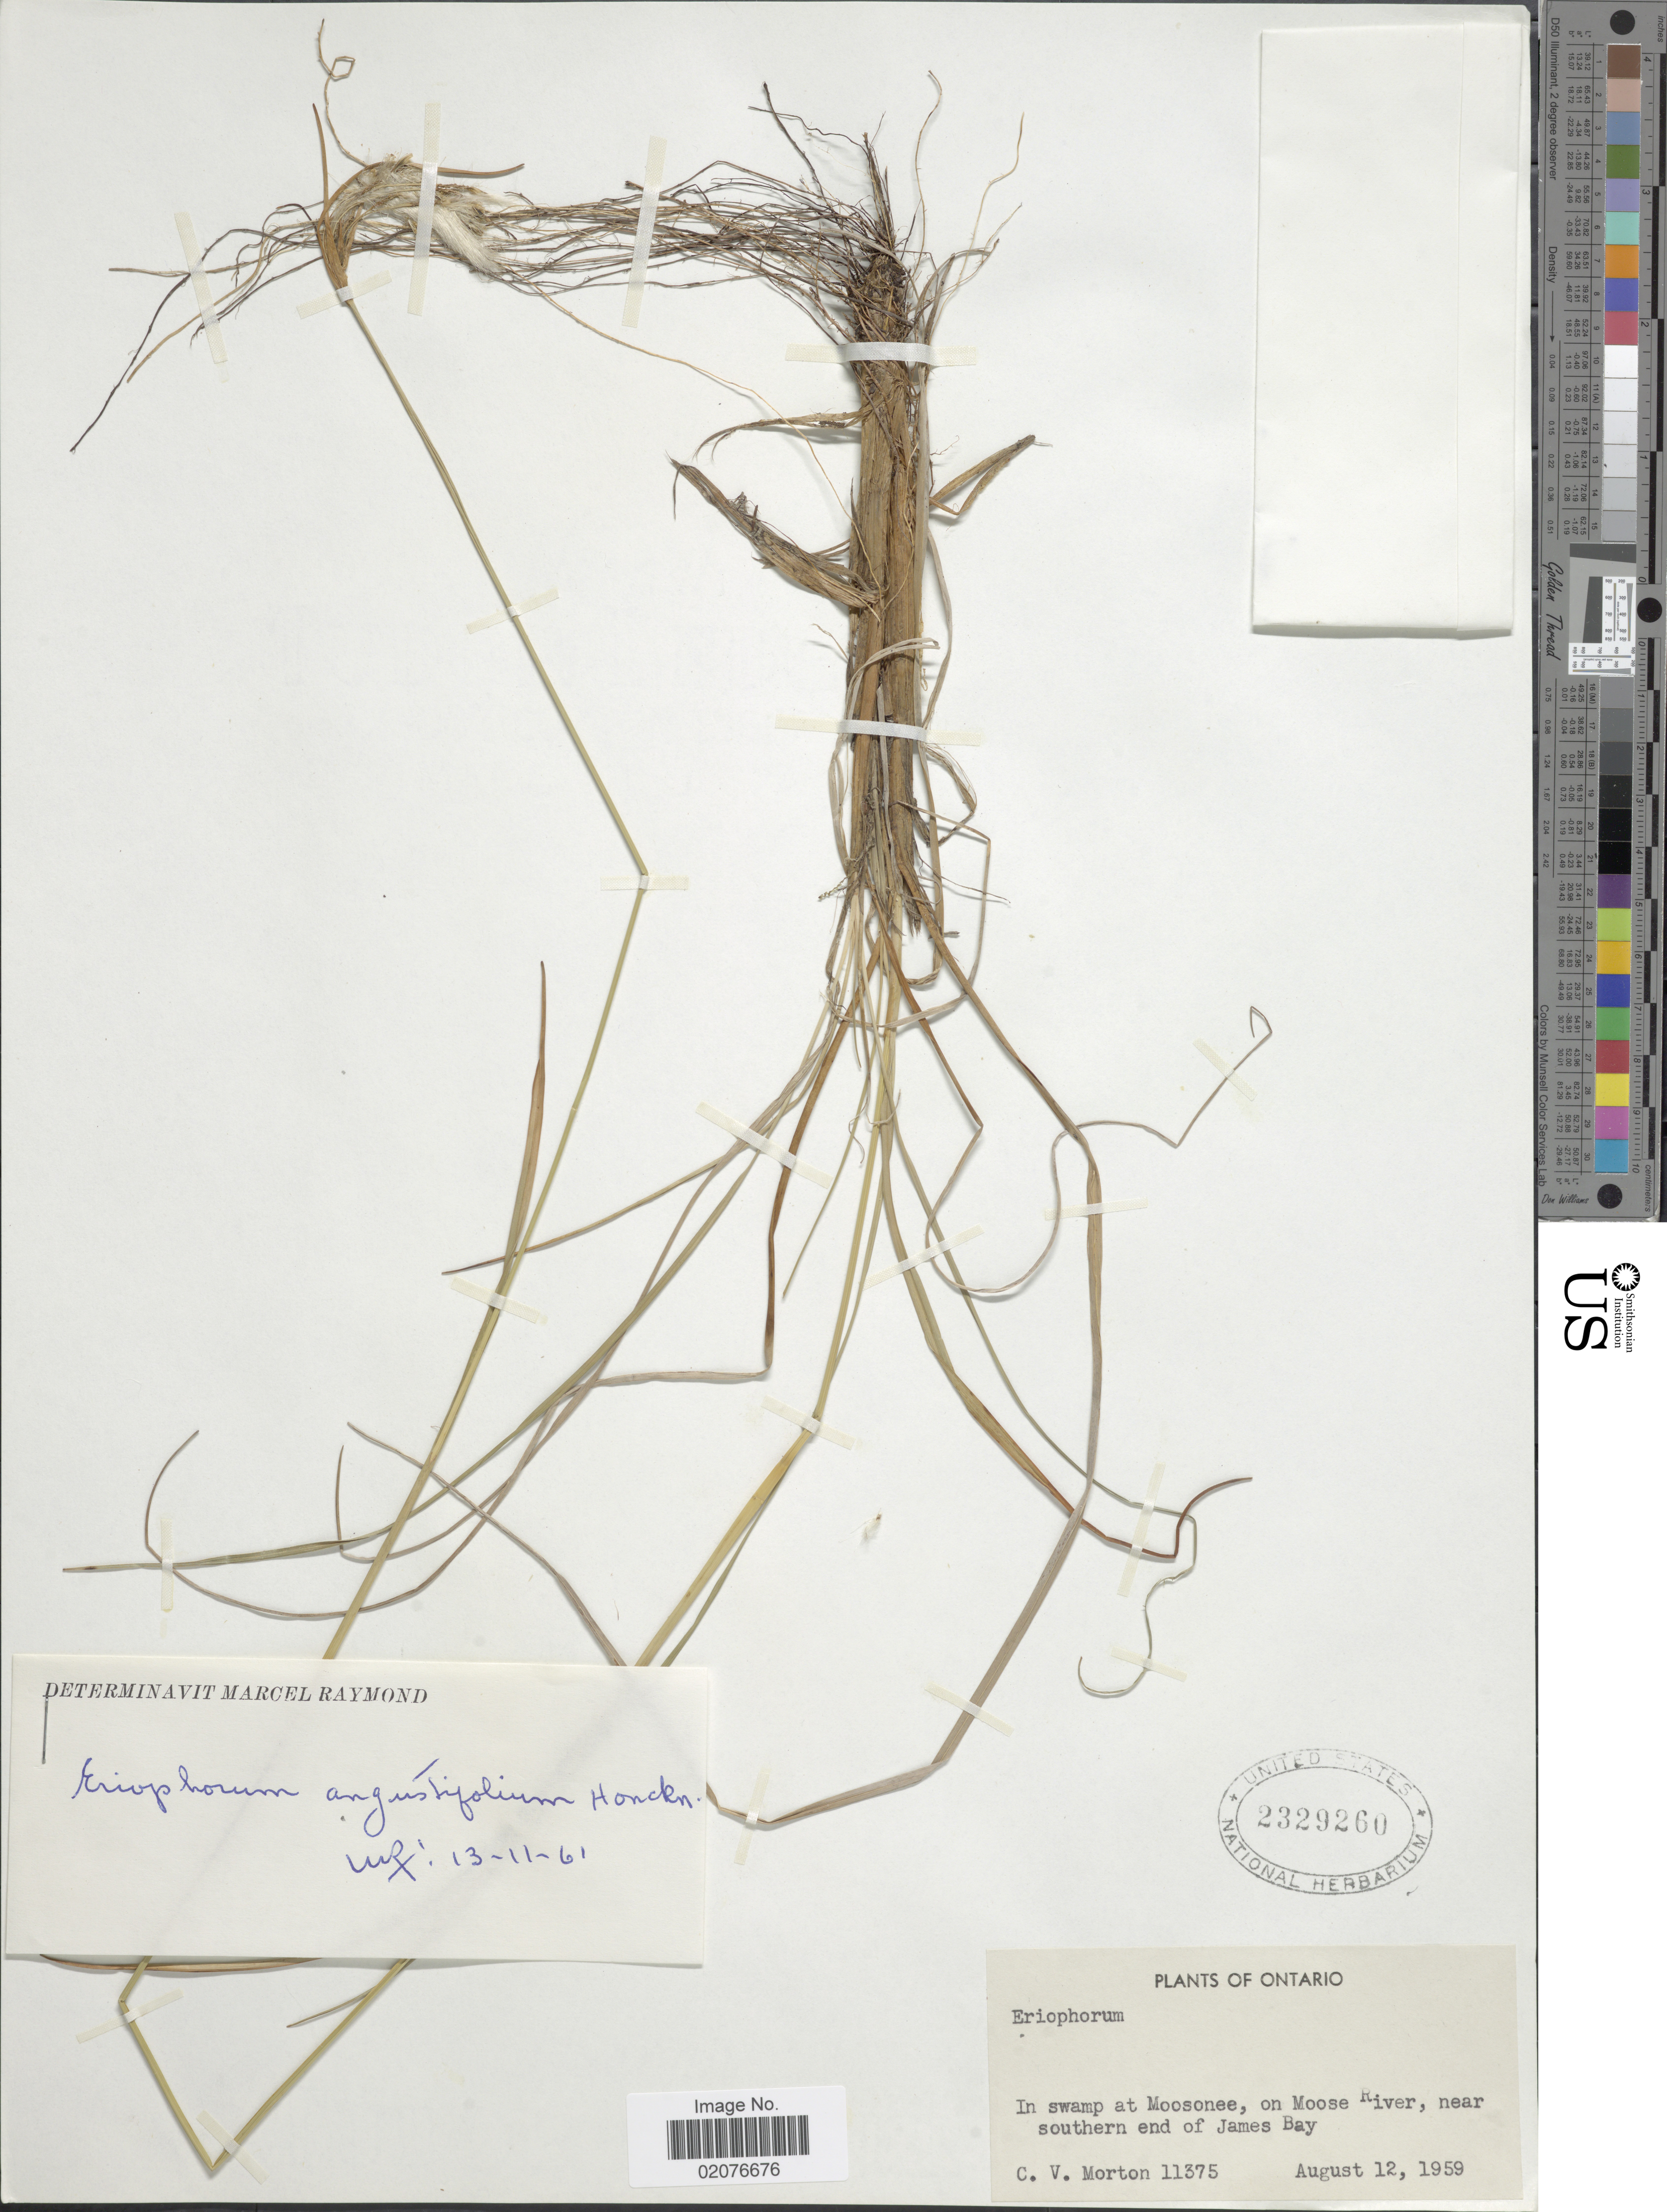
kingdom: Plantae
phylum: Tracheophyta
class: Liliopsida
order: Poales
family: Cyperaceae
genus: Eriophorum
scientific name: Eriophorum angustifolium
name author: Honck.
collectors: C. V. Morton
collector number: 11375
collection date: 1959-08-12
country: Canada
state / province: Ontario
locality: In swamp at Moosonee, on Moose River, near southern end of James Bay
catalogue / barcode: US 2329260